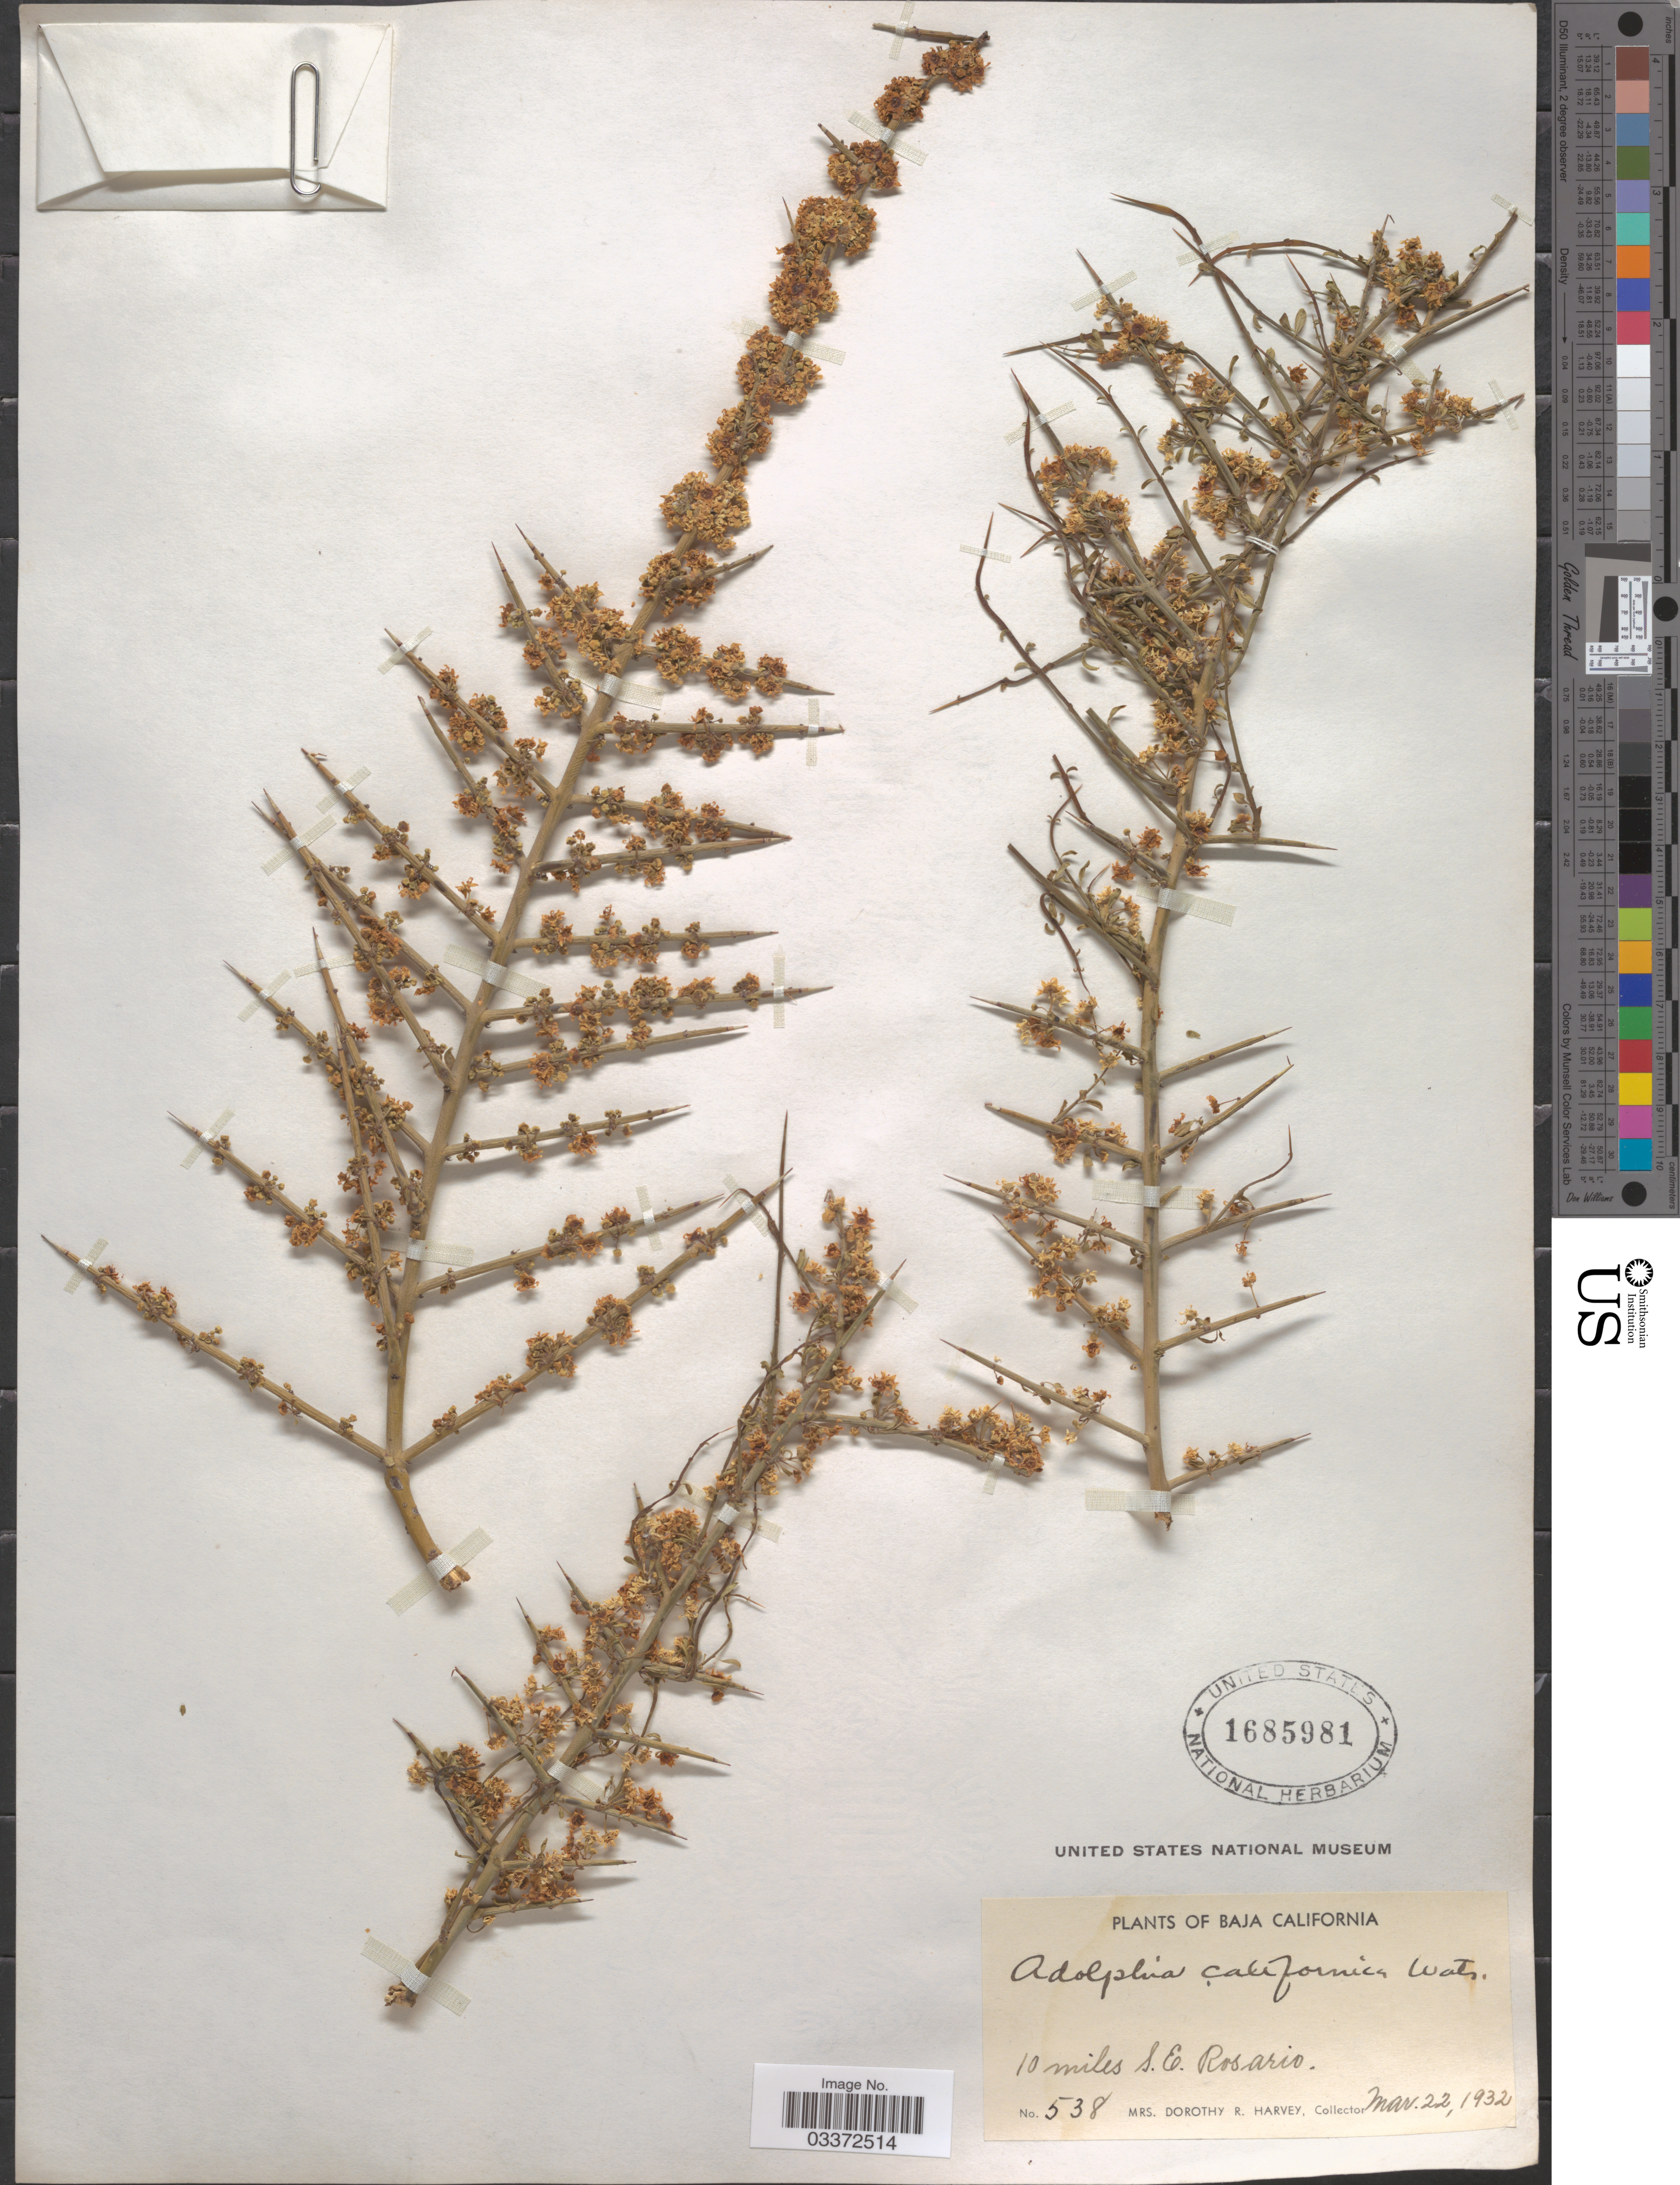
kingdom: Plantae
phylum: Tracheophyta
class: Magnoliopsida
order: Rosales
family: Rhamnaceae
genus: Adolphia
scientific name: Adolphia californica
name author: S. Watson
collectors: Harvey, Mrs. D. R.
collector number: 538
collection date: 1932-03-22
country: Mexico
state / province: Baja California Norte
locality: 10 miles S.E. Rosario.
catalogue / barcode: US 1685981